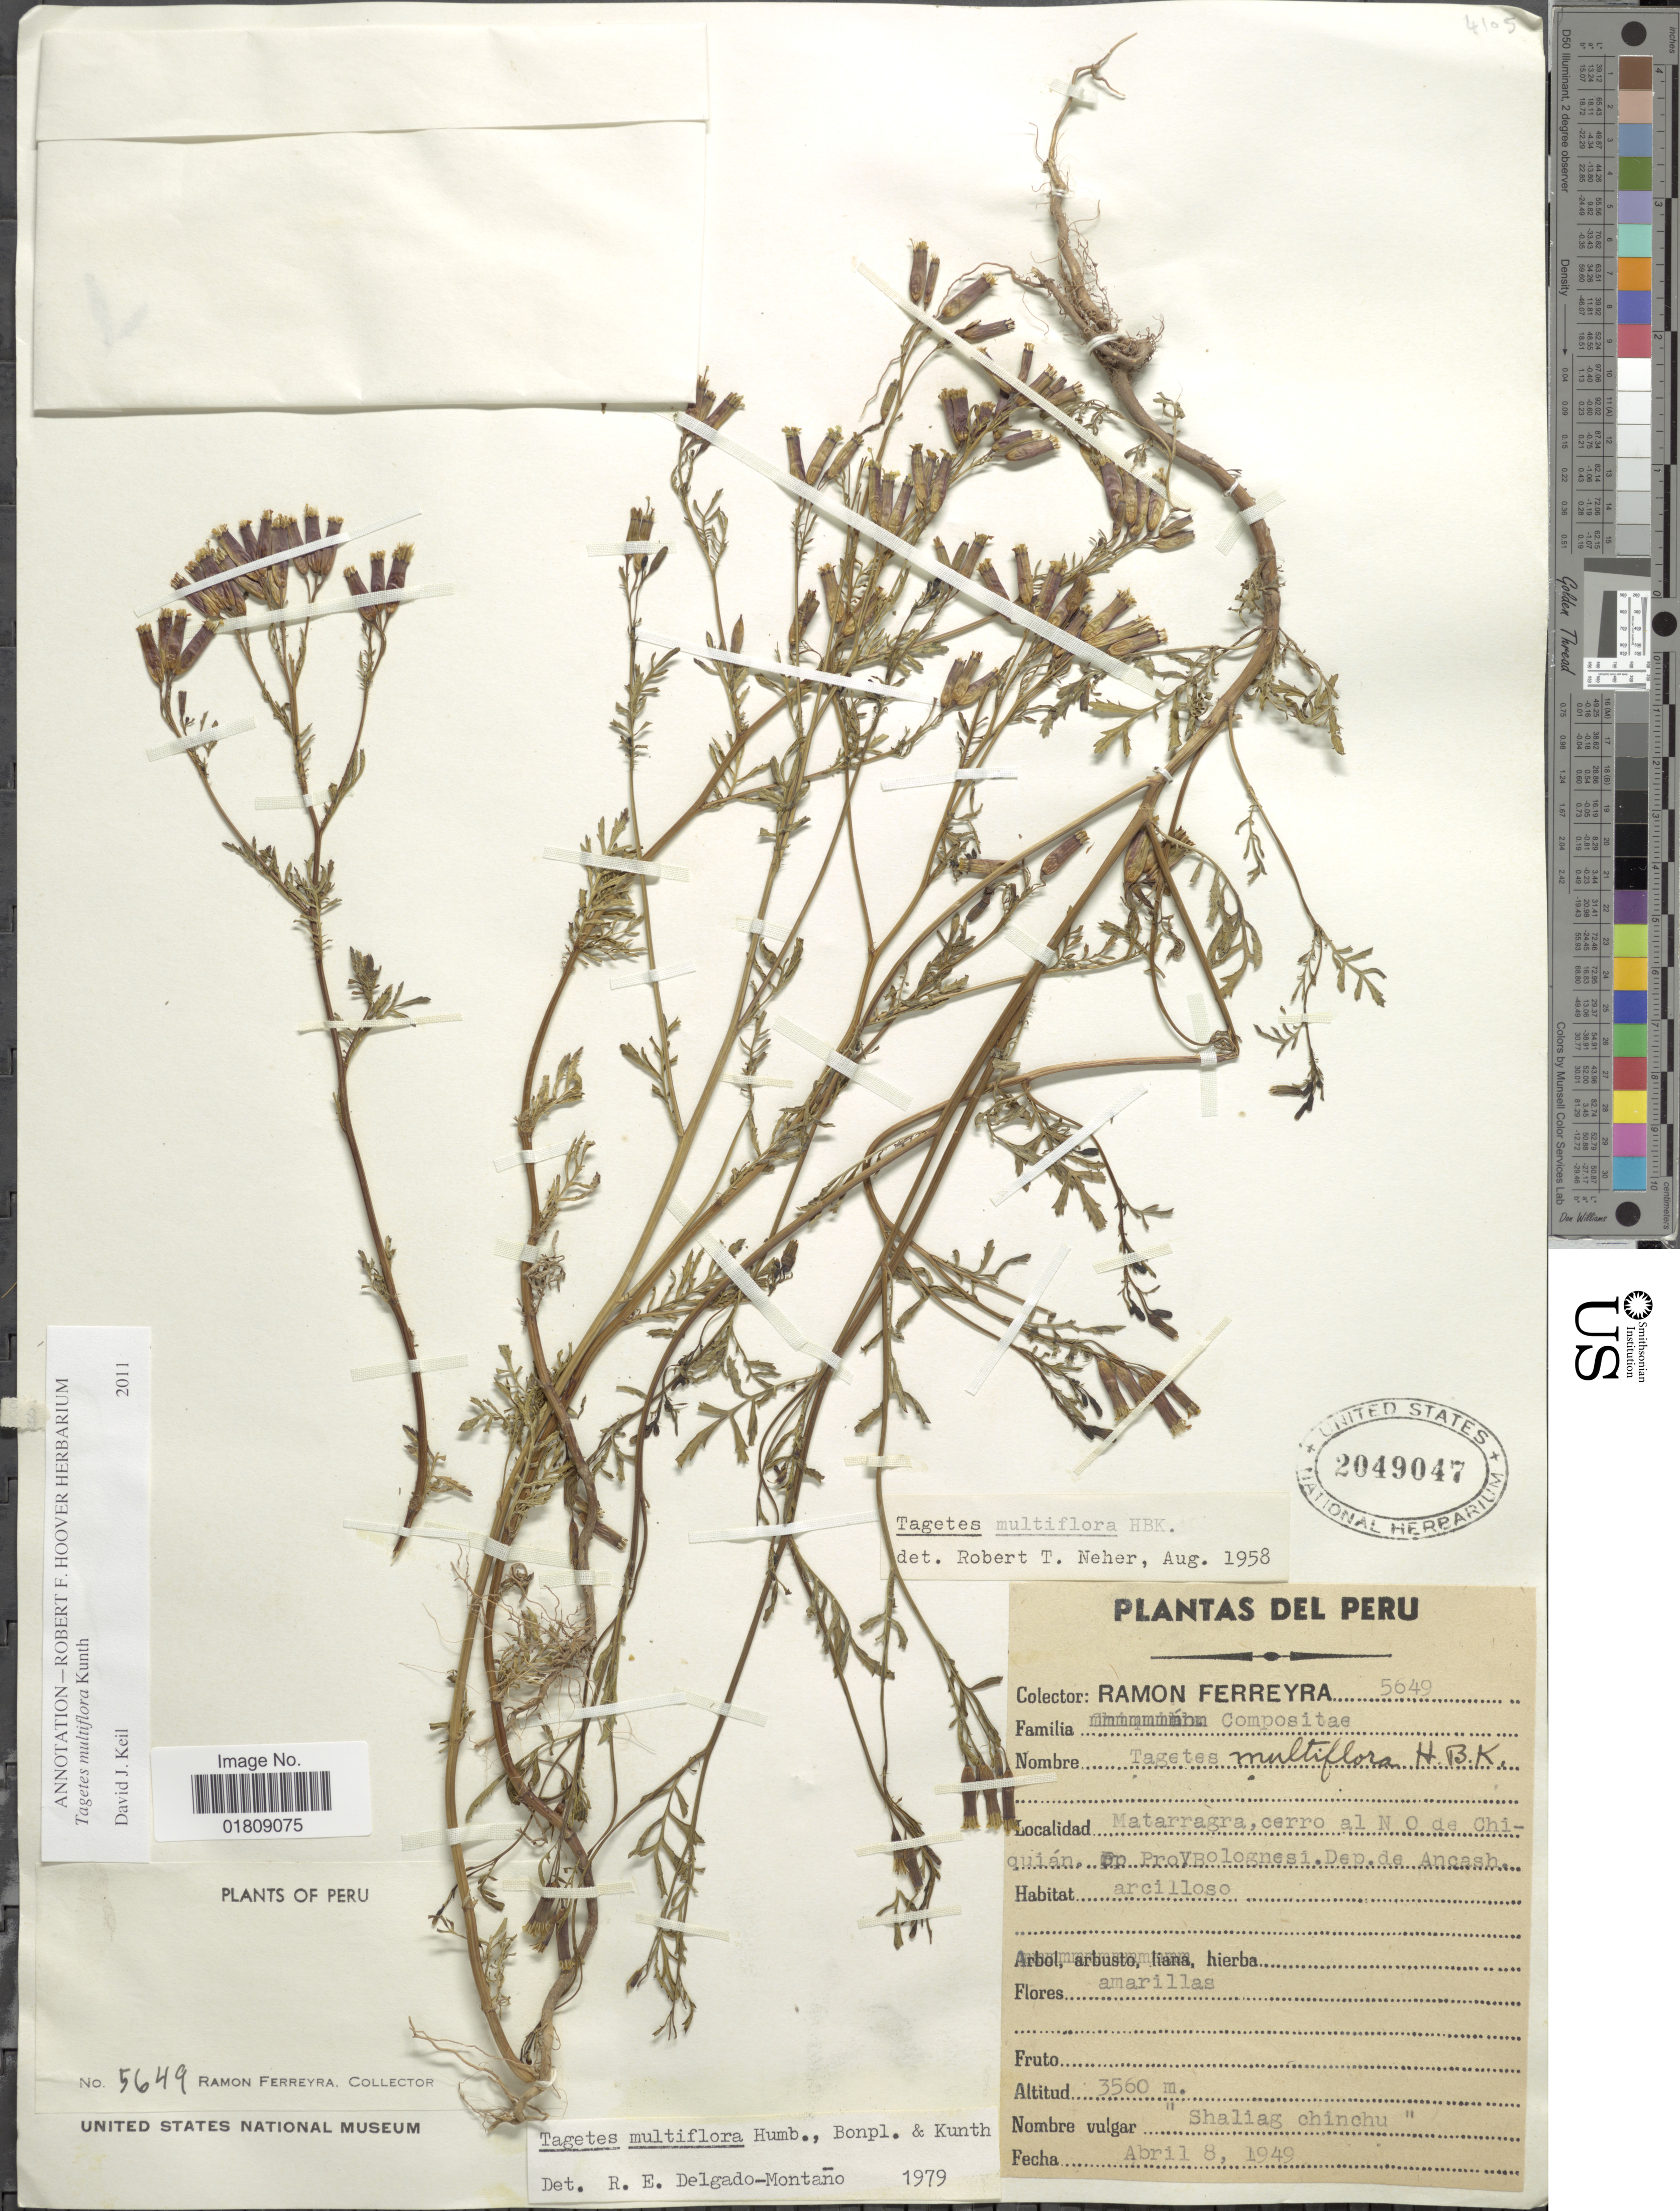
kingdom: Plantae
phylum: Tracheophyta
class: Magnoliopsida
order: Asterales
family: Asteraceae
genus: Tagetes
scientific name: Tagetes multiflora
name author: Kunth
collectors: R. A. Ferreyra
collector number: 5649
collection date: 1949-04-08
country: Peru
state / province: Ancash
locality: Matarragra, cerro al NO de Chiquian, Prov. Bolognesi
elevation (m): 3560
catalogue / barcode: US 2049047